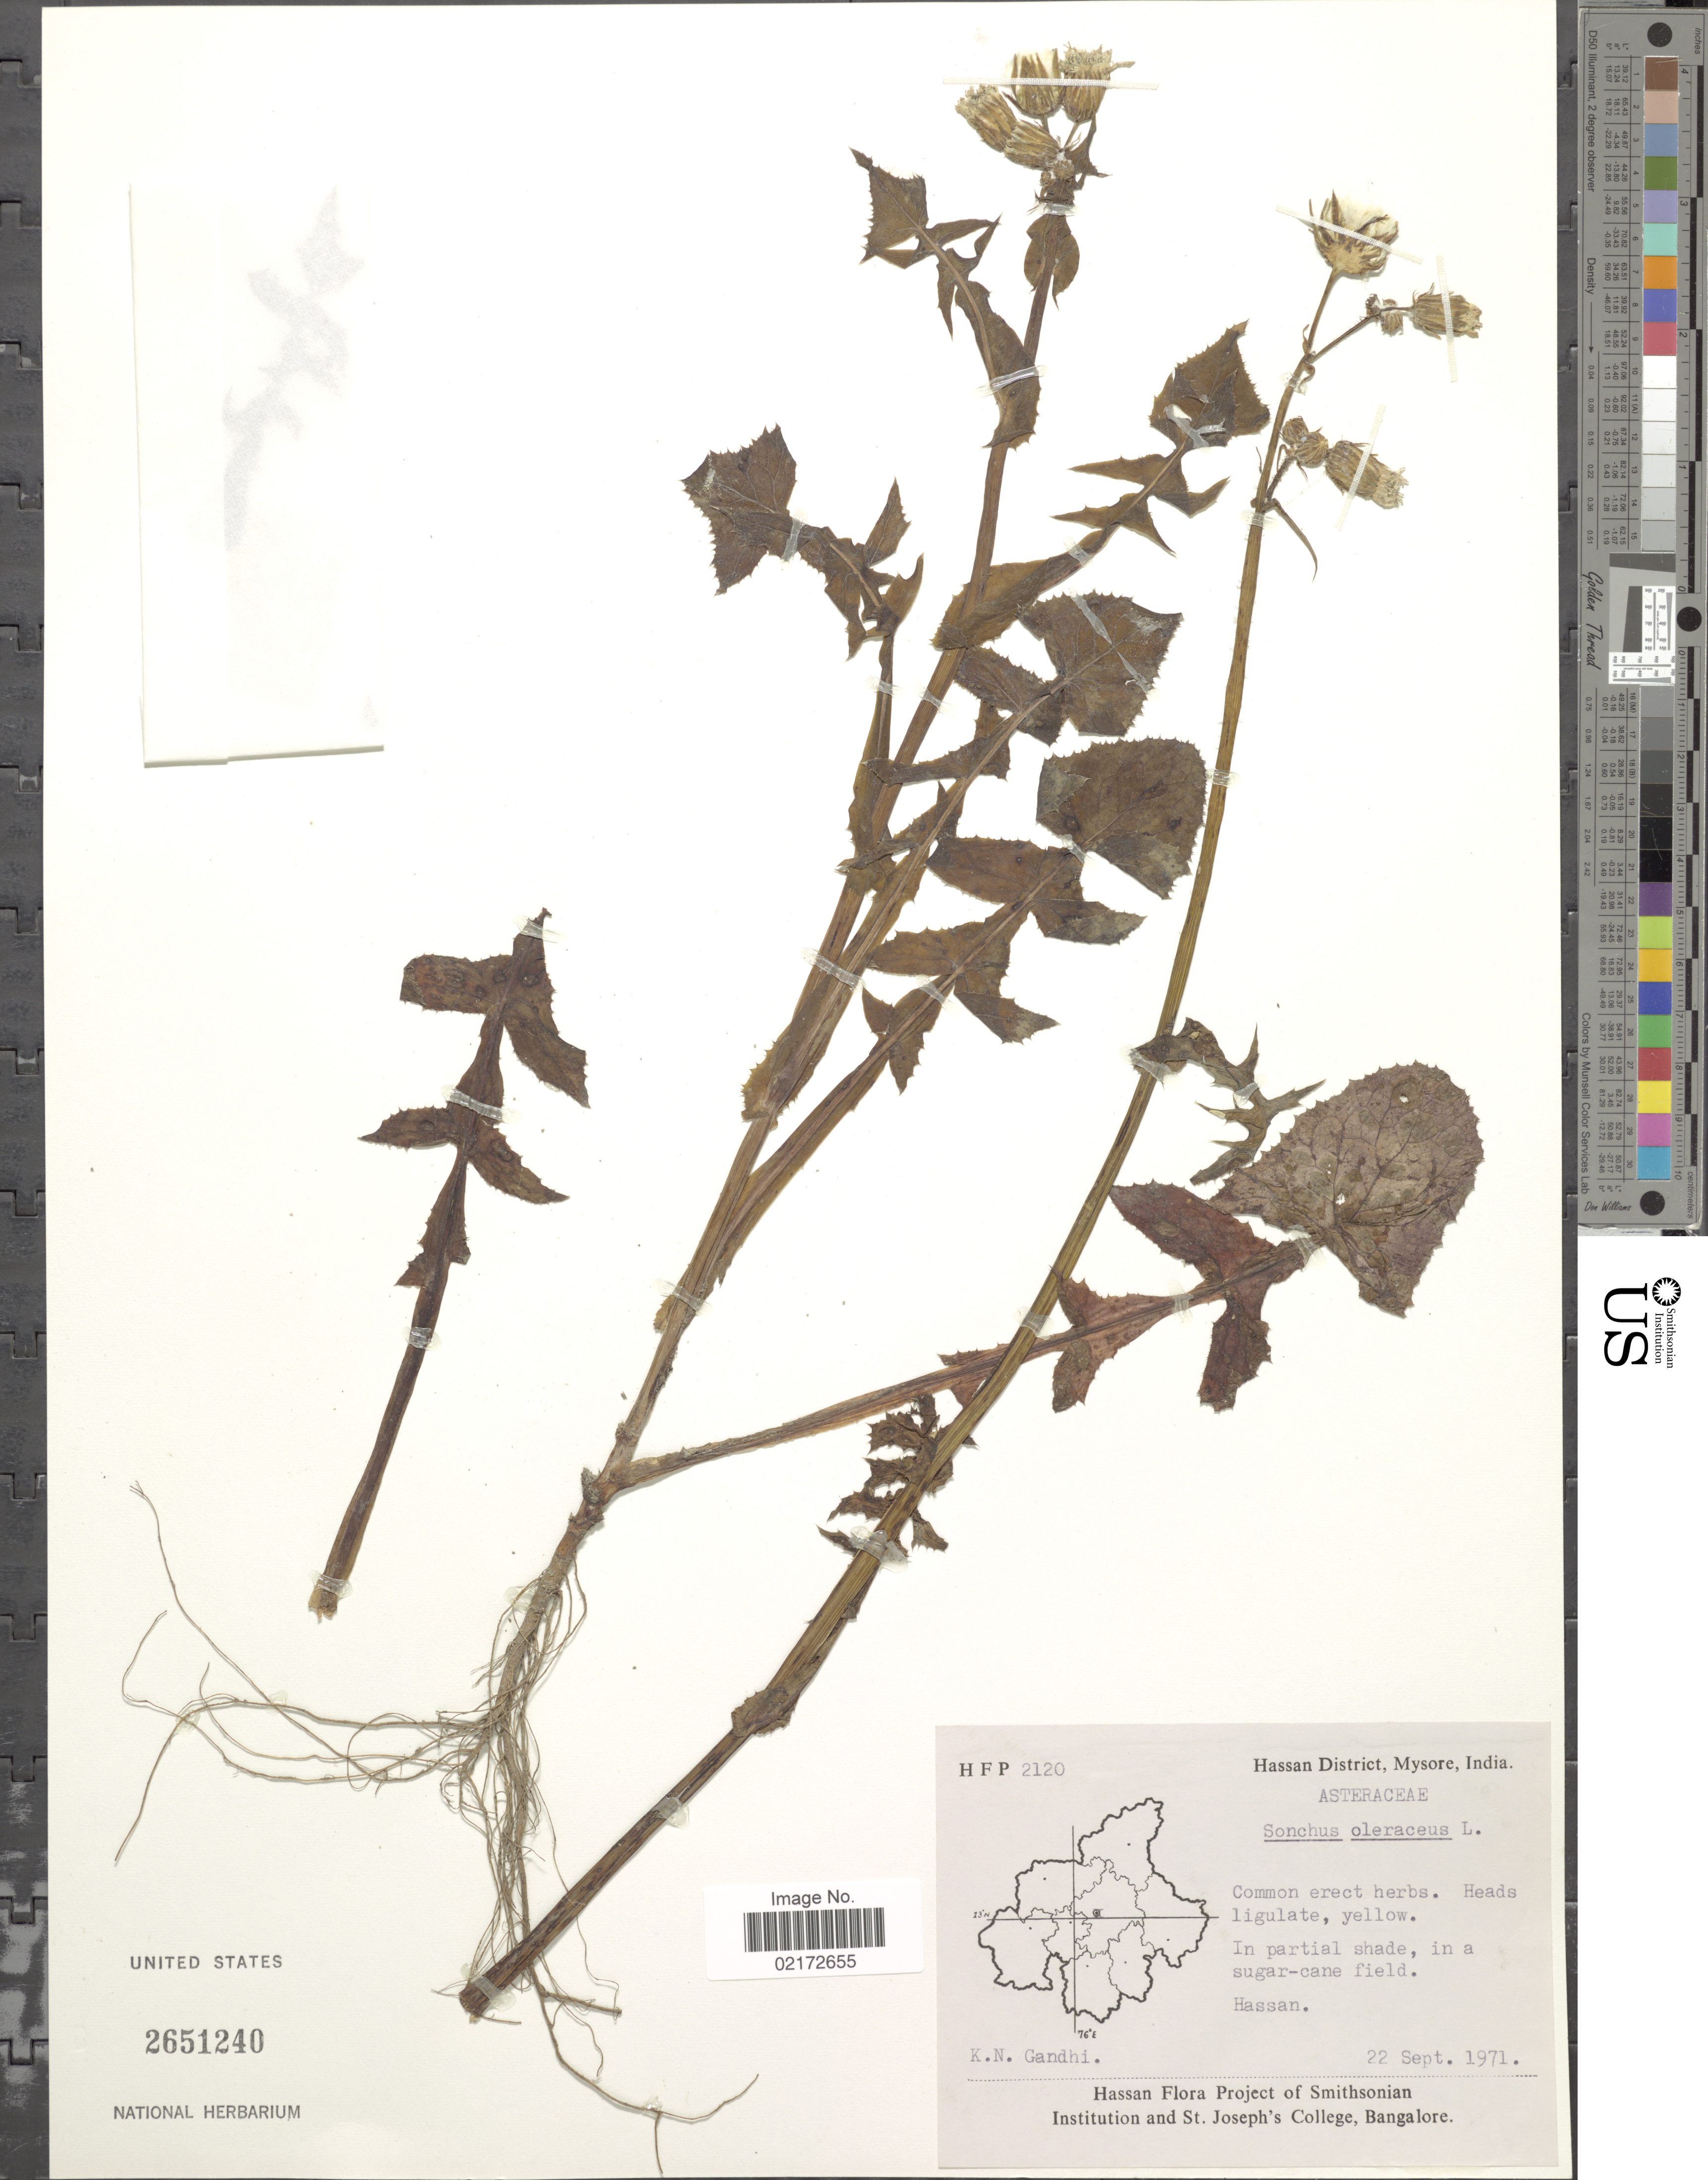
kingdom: Plantae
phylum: Tracheophyta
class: Magnoliopsida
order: Asterales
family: Asteraceae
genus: Sonchus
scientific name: Sonchus oleraceus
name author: L.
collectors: J. Ghandi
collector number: HFP 2120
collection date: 1971-09-22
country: India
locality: Hassan District, Mysore, India. Hassan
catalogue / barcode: US 2651240